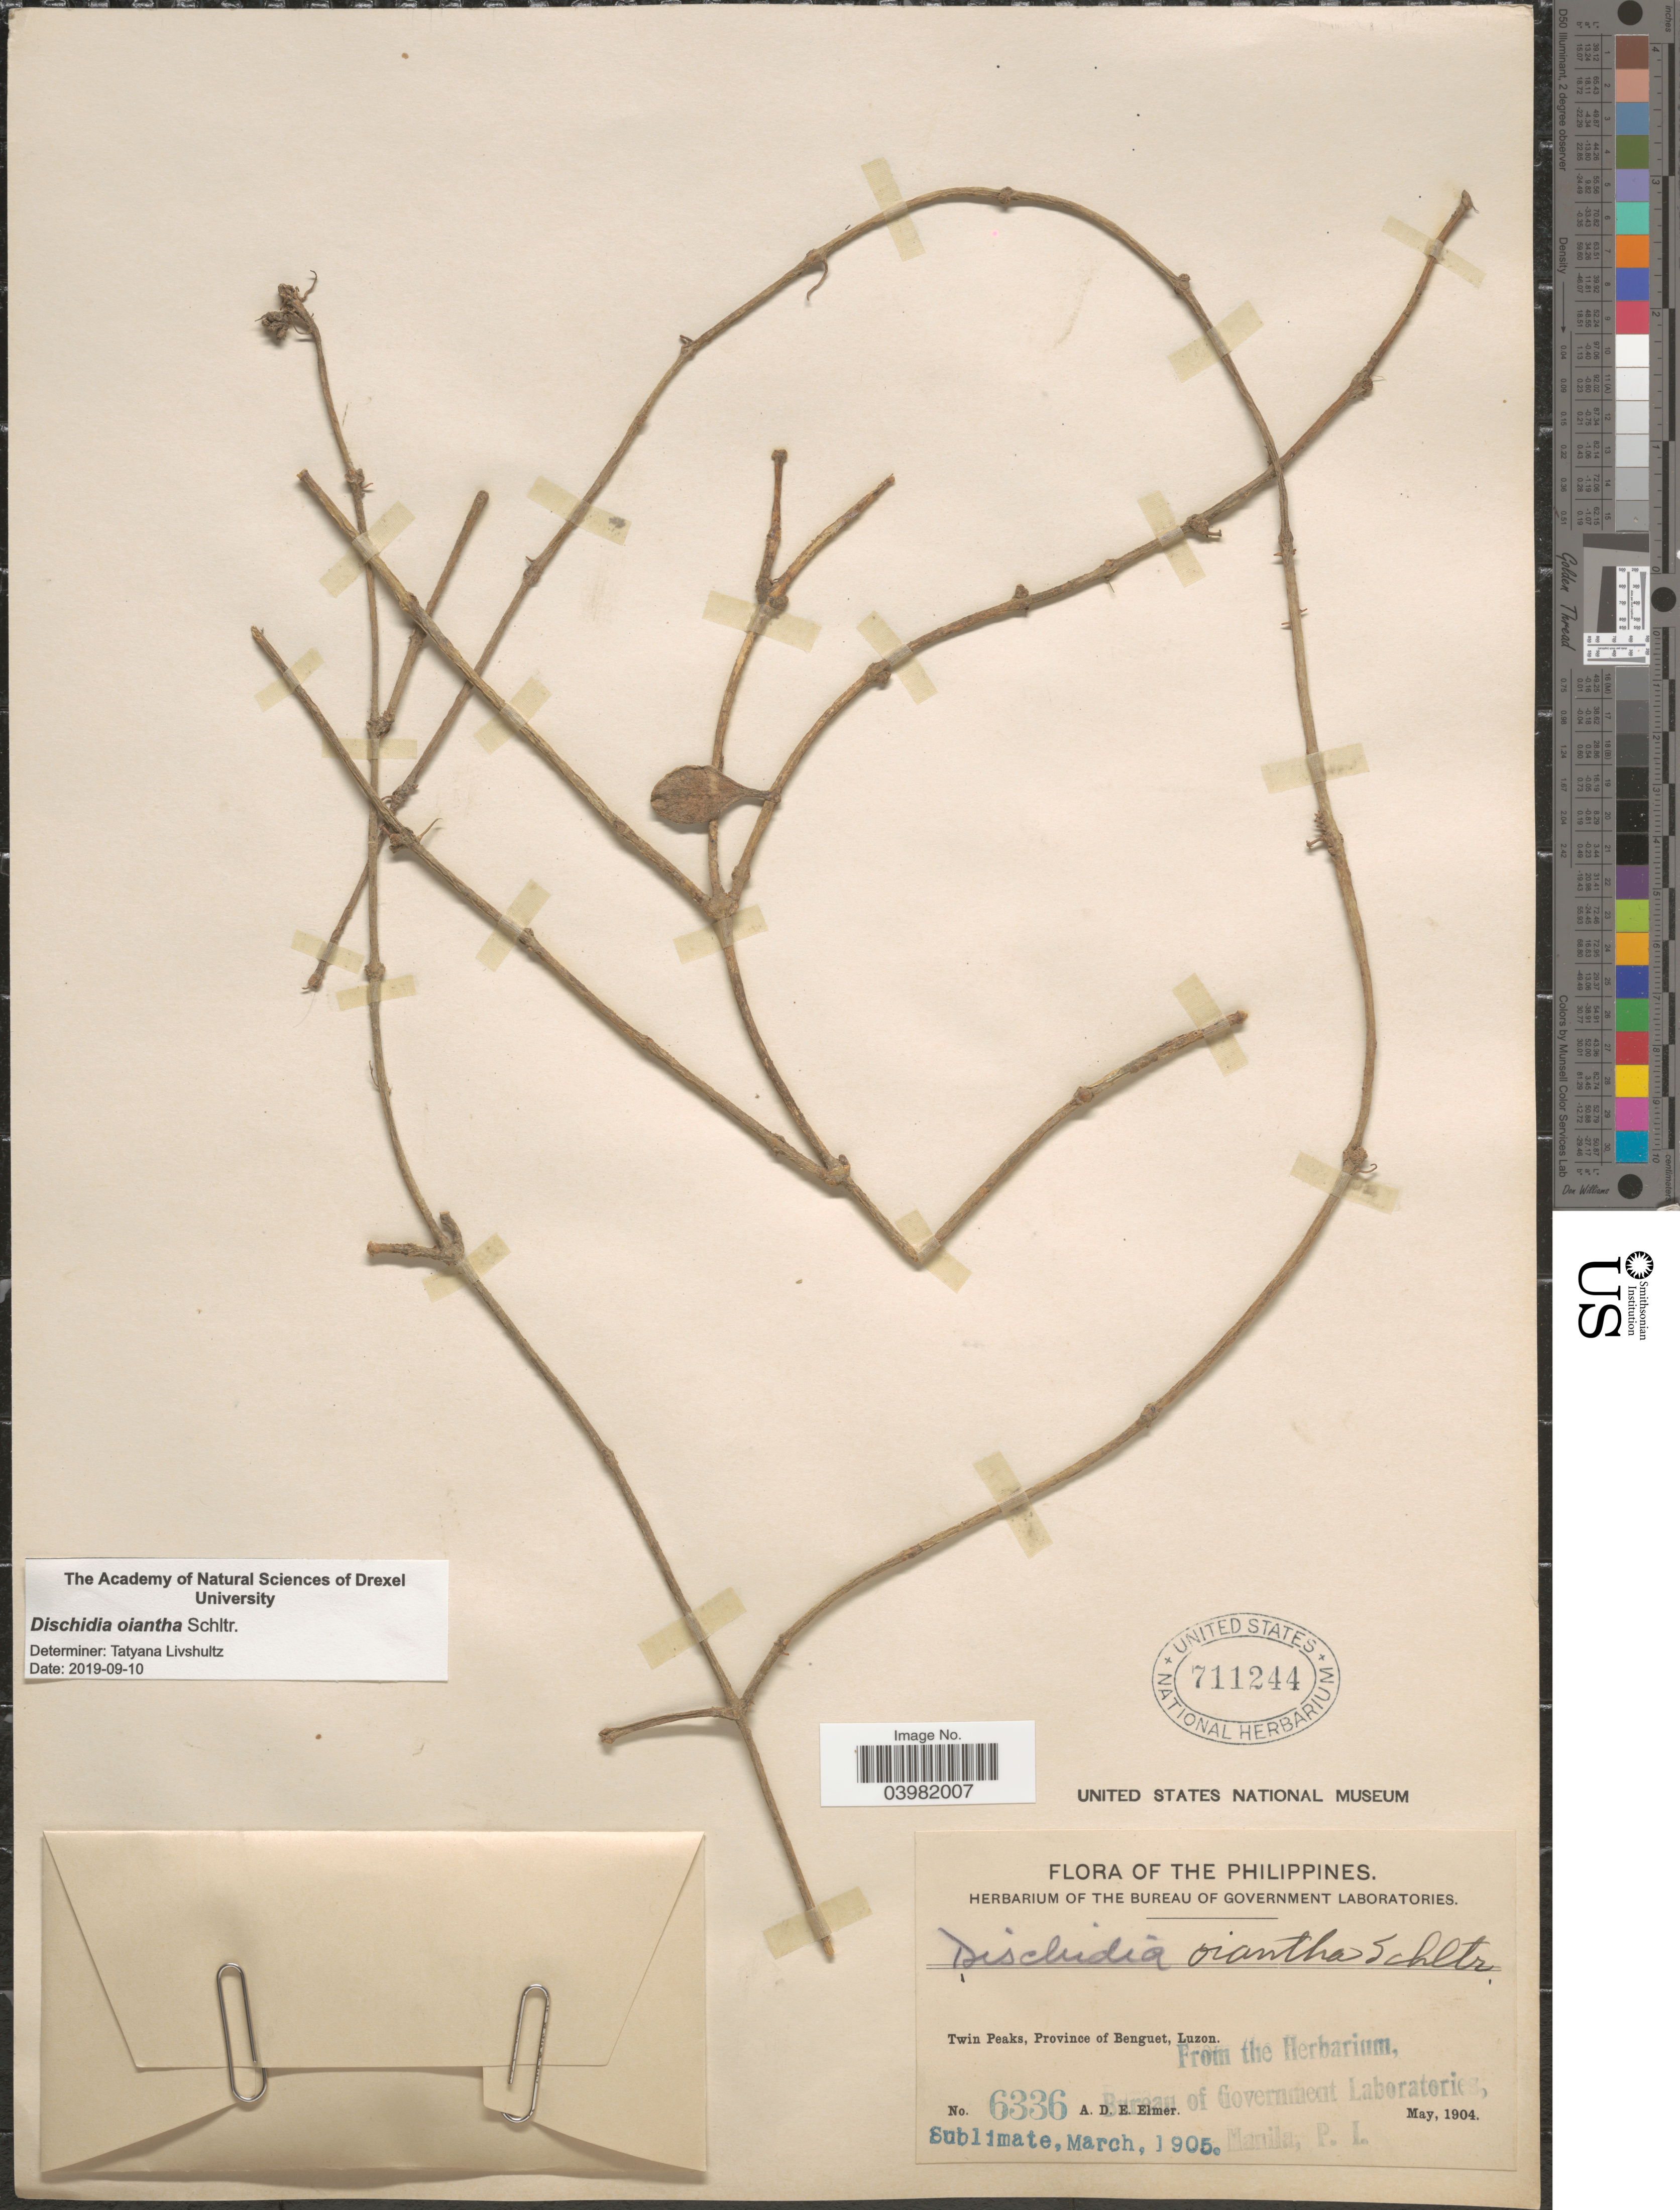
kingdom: Plantae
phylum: Tracheophyta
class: Magnoliopsida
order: Gentianales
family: Apocynaceae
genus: Dischidia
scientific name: Dischidia oiantha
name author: Schltr.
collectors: A. D. E. Elmer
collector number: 6336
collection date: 1904-05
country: Philippines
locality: Twin Peaks, Province of Benguet, Luzon.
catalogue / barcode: US 711244